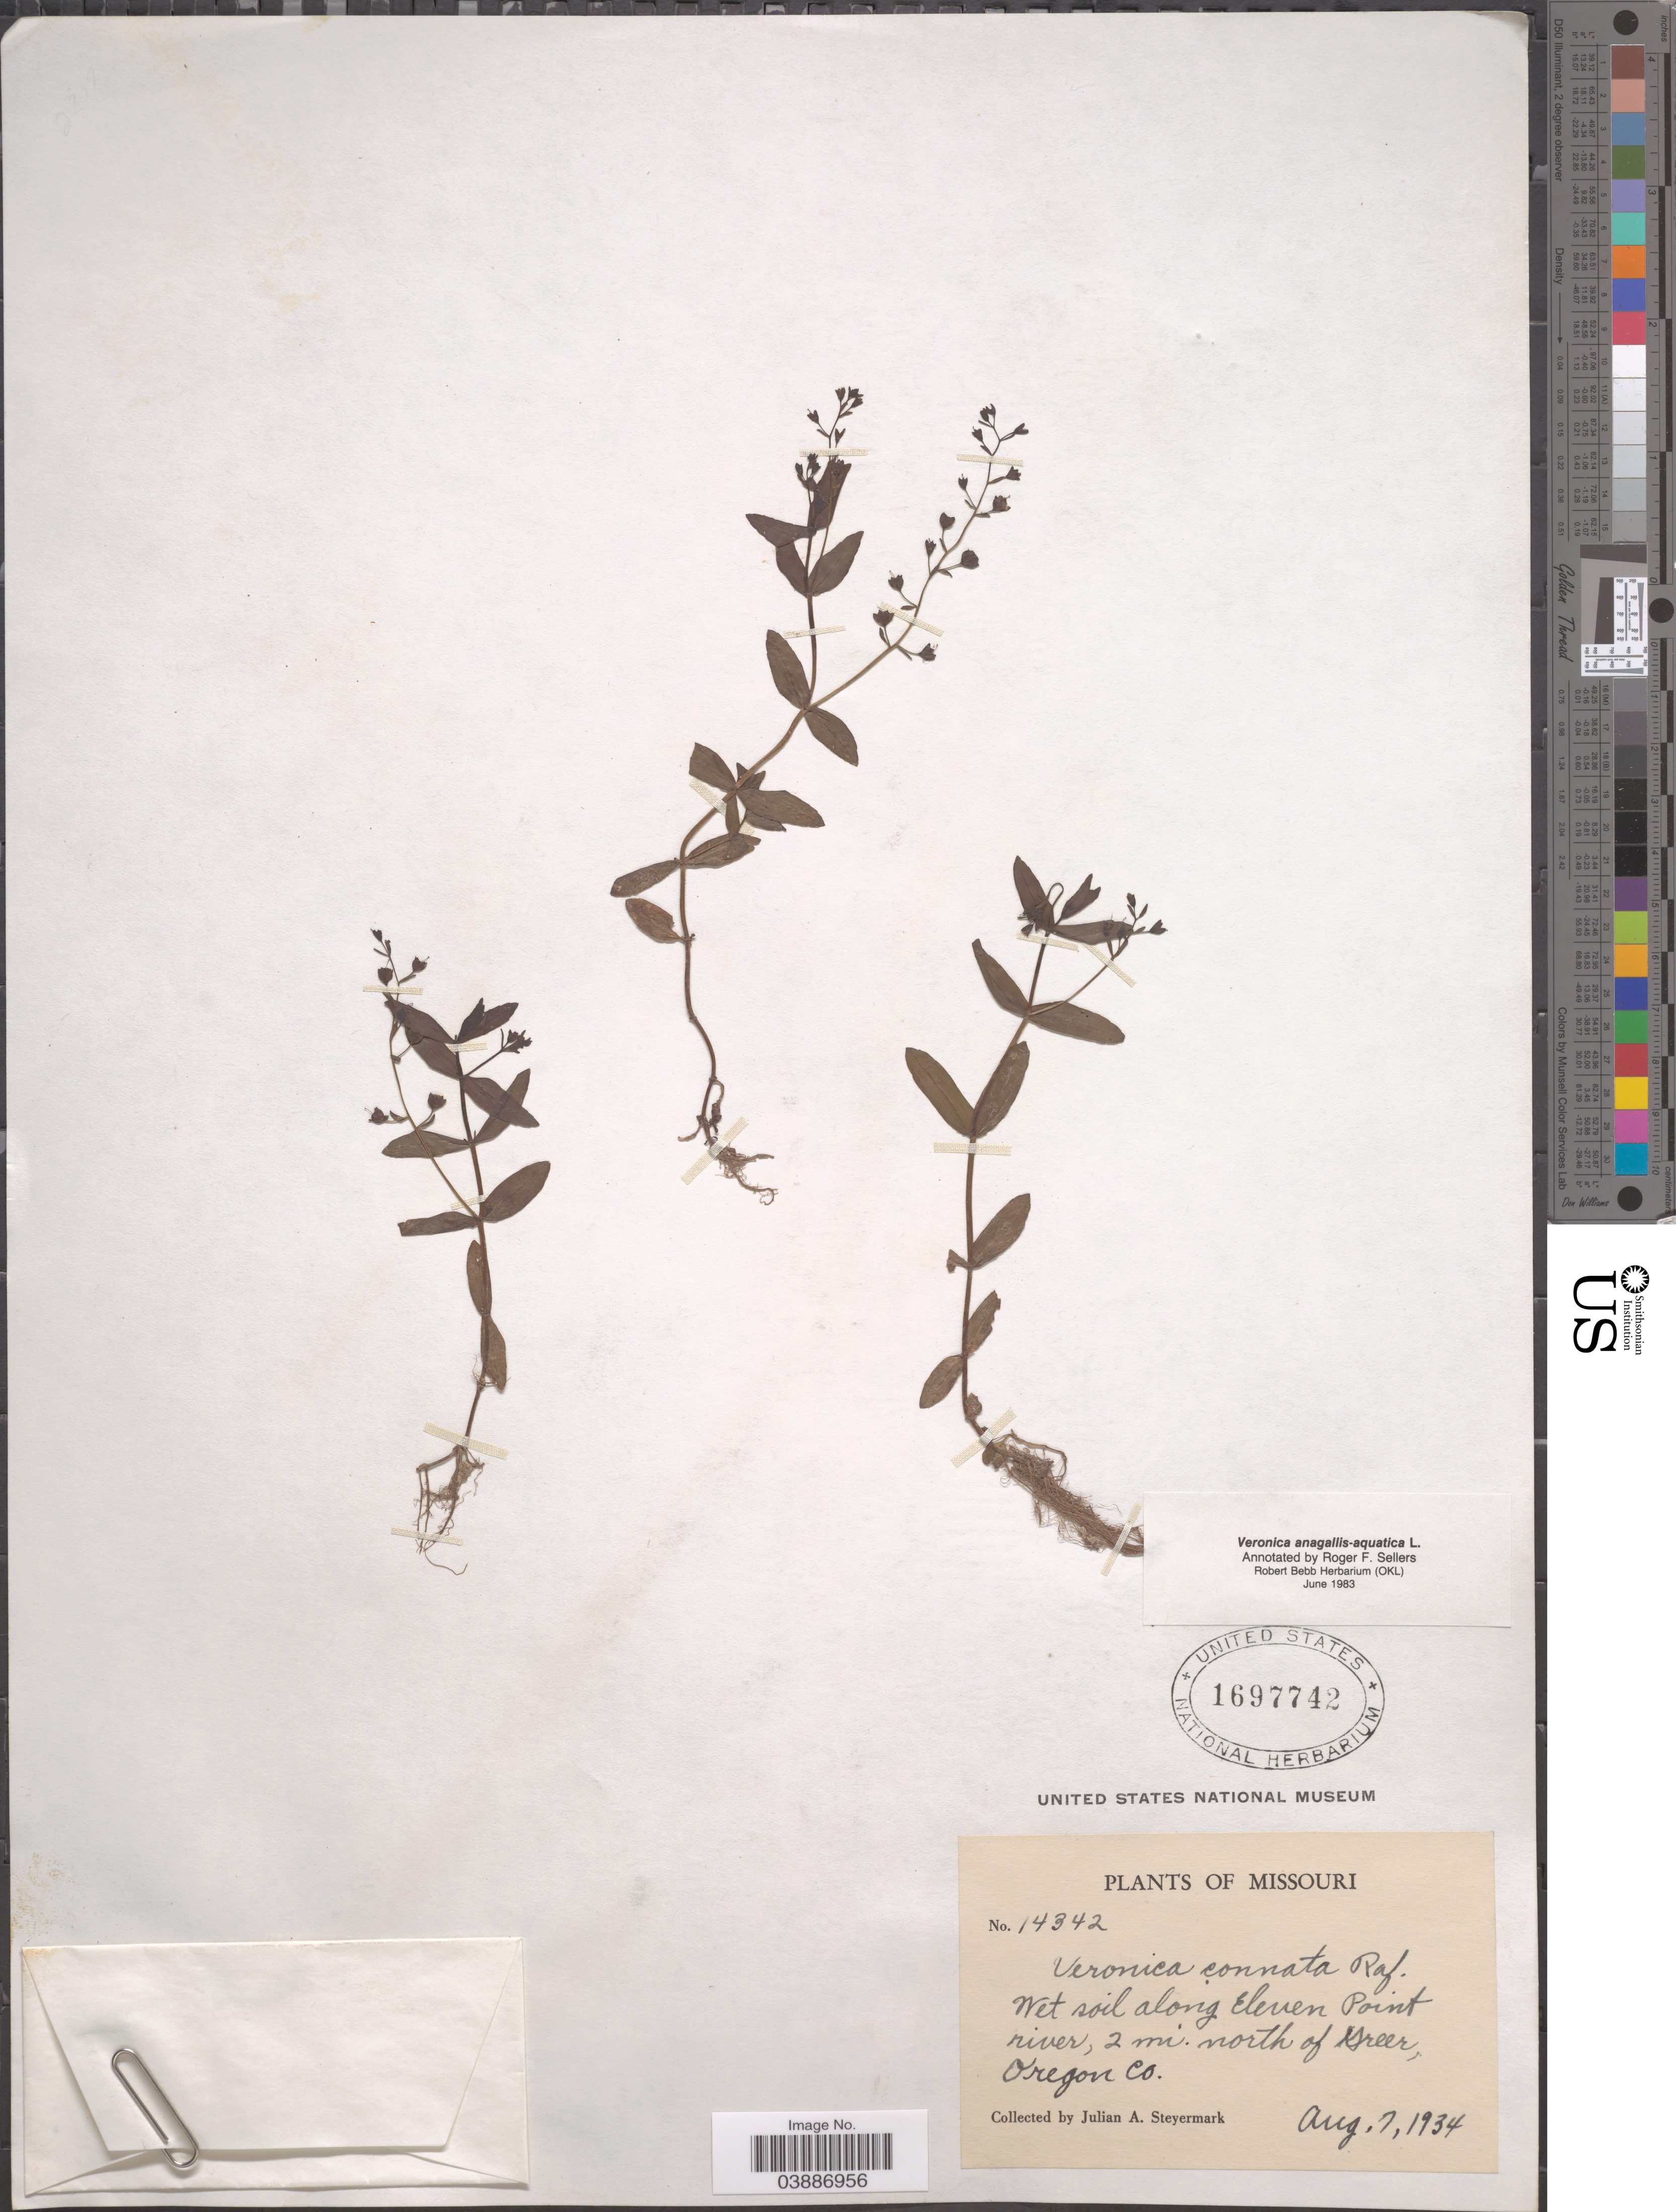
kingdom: Plantae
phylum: Tracheophyta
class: Magnoliopsida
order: Lamiales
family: Plantaginaceae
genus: Veronica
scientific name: Veronica anagallis-aquatica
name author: L.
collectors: J. Steyermark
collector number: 14342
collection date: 1934-08-07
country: United States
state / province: Missouri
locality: West soil along Eleven Point river, 2 mi. north of Greer, Oregon Co.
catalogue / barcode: US 1697742